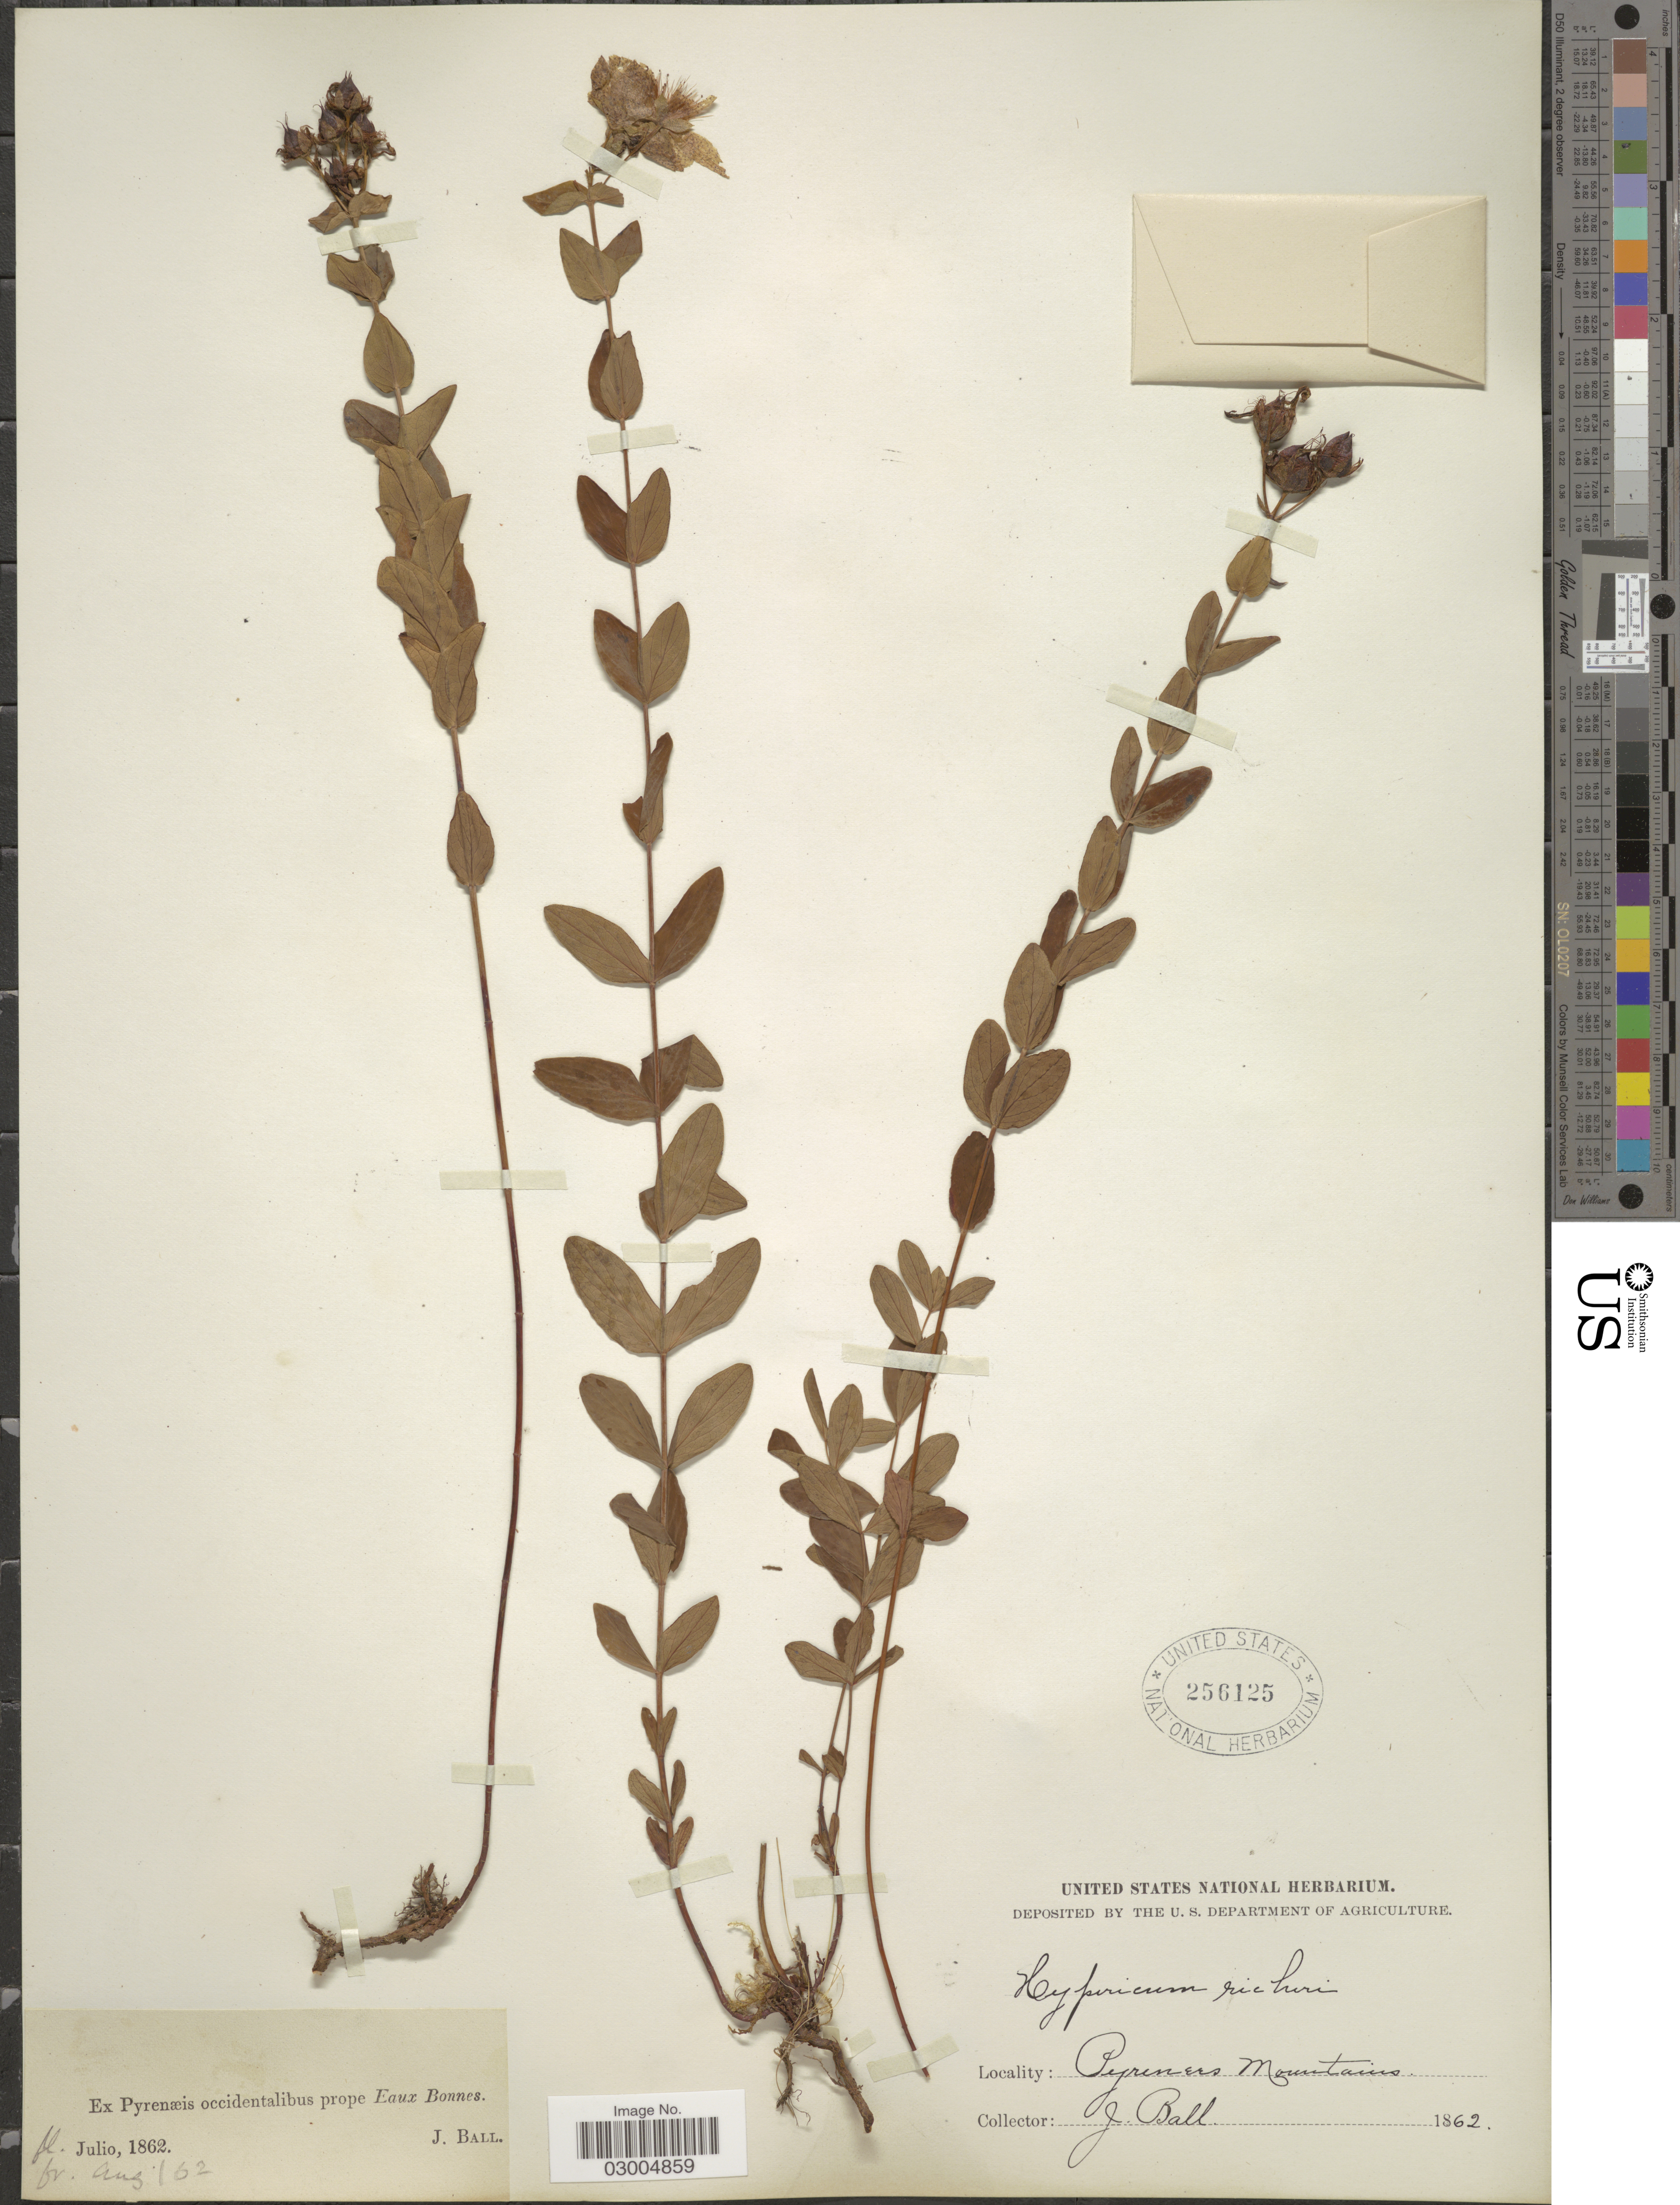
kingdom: Plantae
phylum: Tracheophyta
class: Magnoliopsida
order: Malpighiales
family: Hypericaceae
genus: Hypericum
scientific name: Hypericum richeri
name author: Vill.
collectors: J. Ball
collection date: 1862-07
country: France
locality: Ex Pyrenæis occidentalibus prope Eaux Bonnes. Pyrenees Mountains.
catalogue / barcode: US 256125